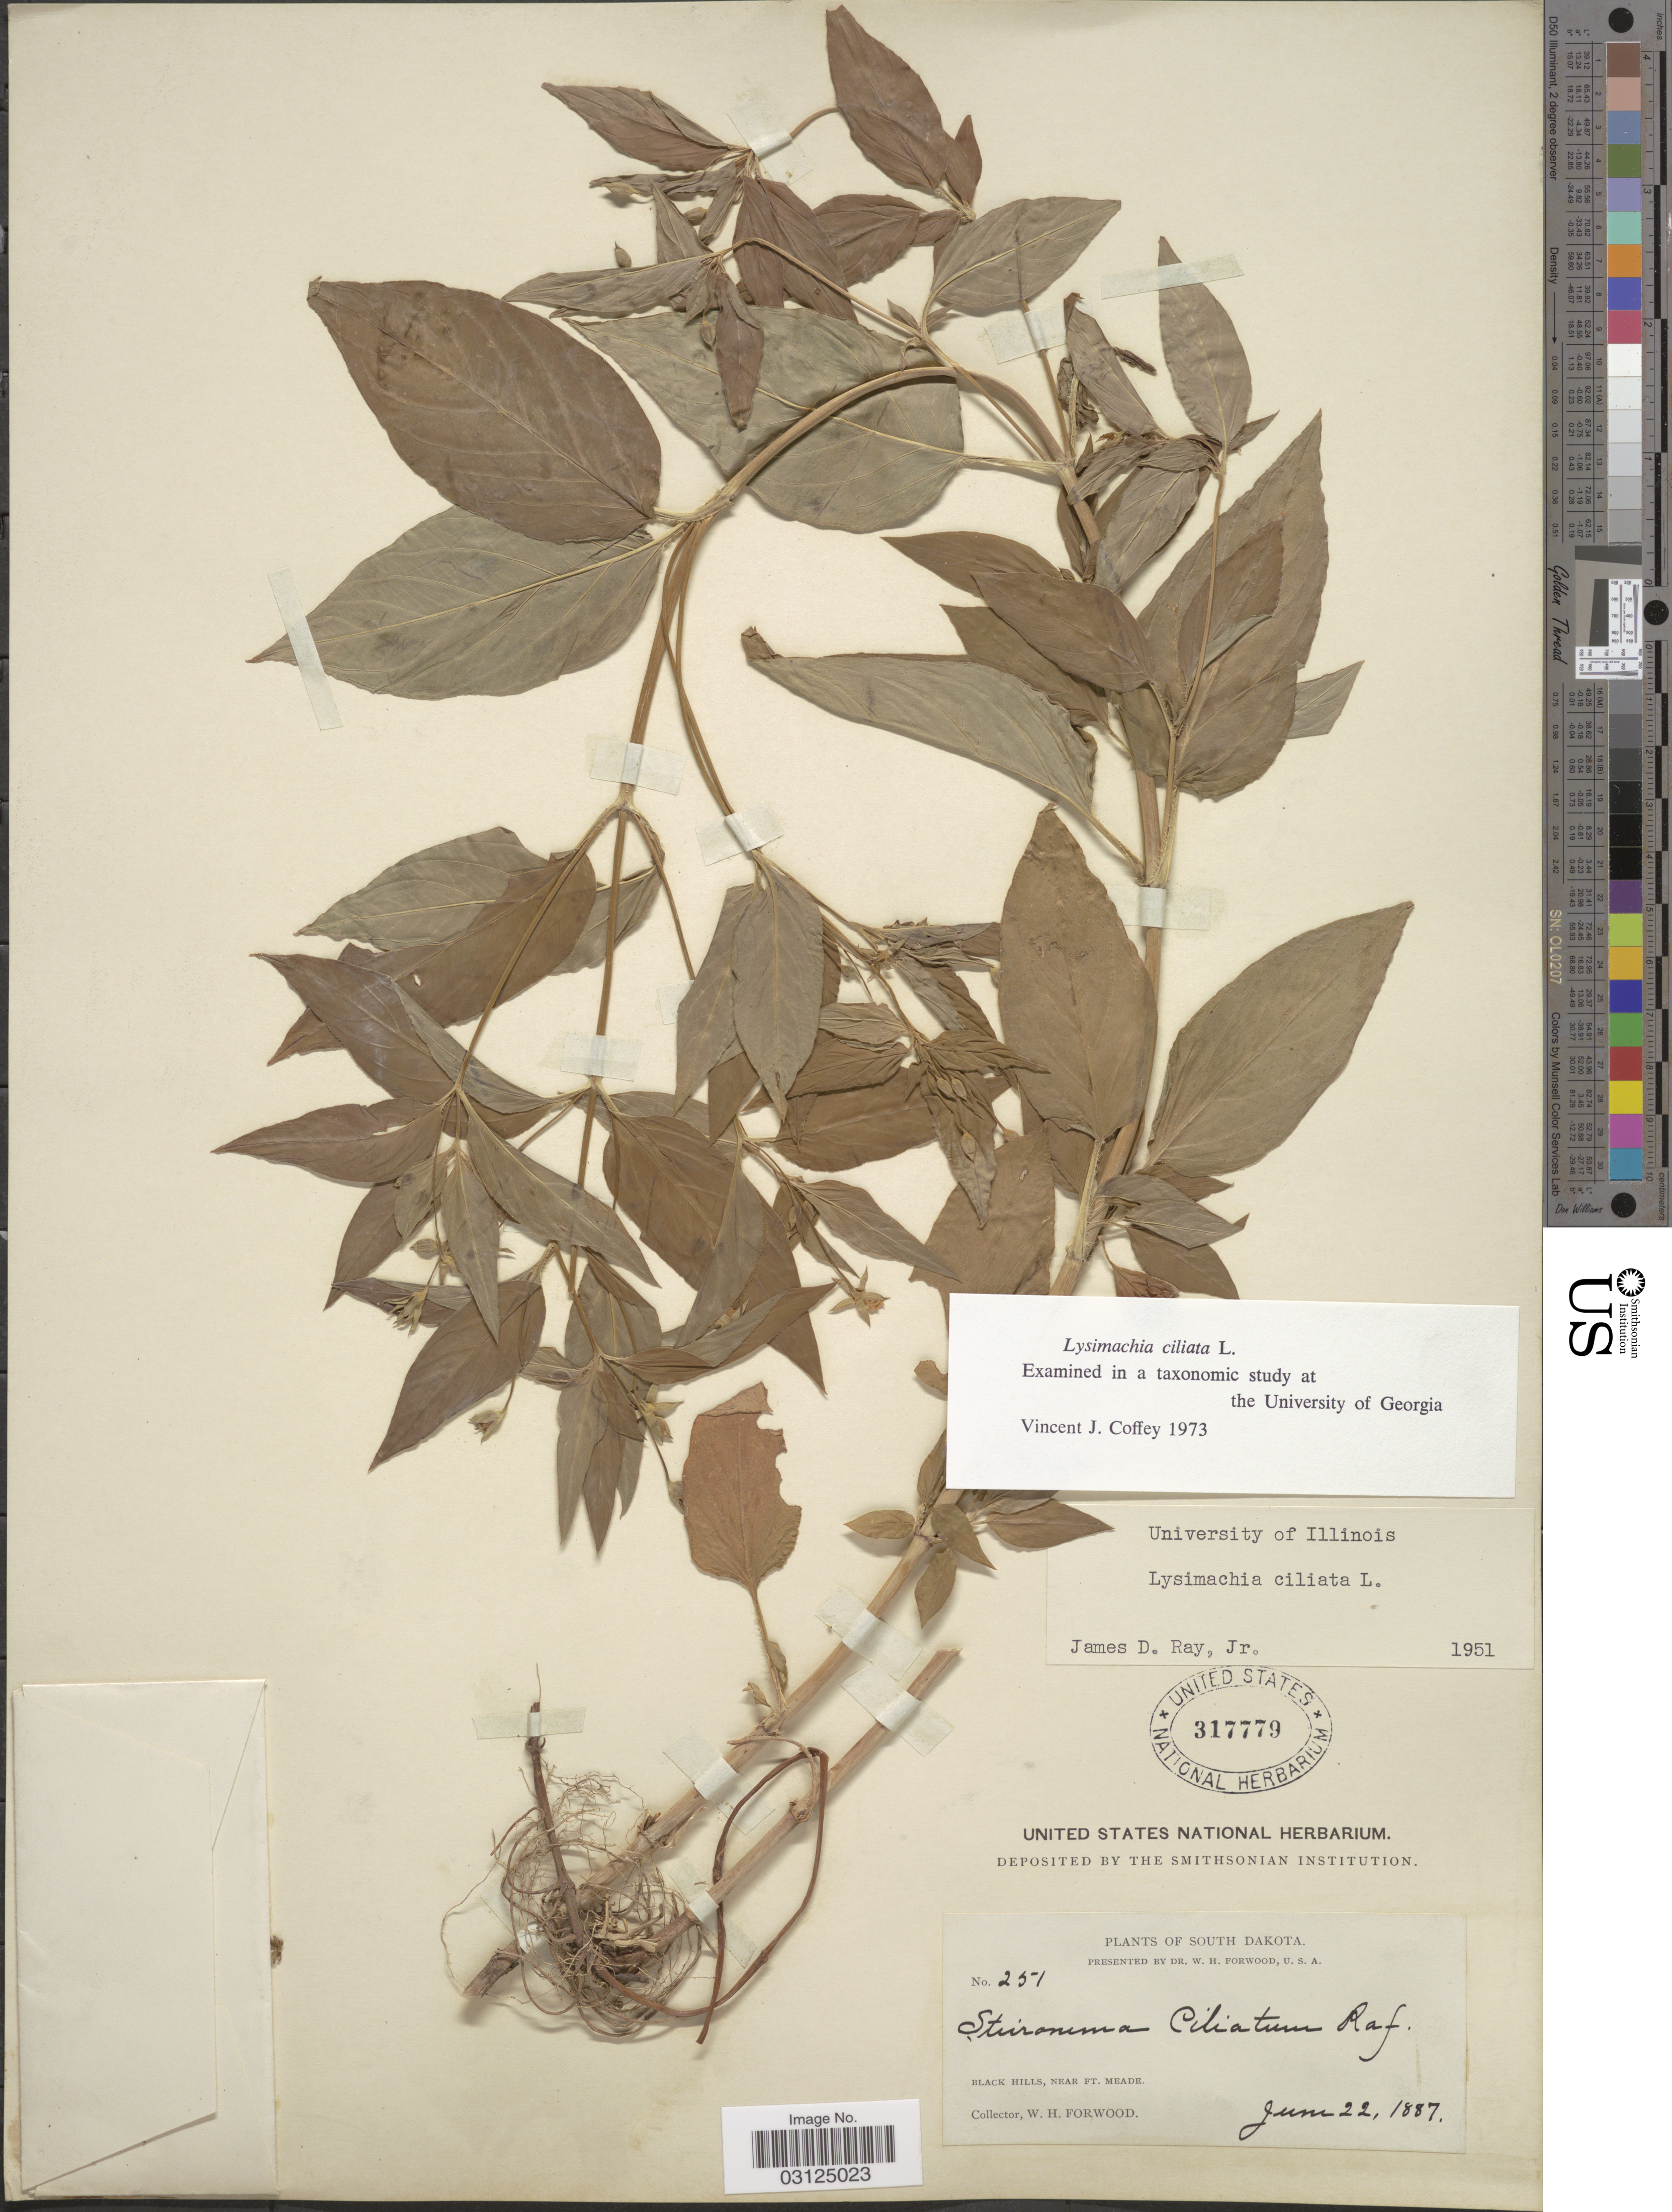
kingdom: Plantae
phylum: Tracheophyta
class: Magnoliopsida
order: Ericales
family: Primulaceae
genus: Lysimachia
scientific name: Lysimachia ciliata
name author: L.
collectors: W. Forwood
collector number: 251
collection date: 1887-06-22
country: United States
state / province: South Dakota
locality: Black Hills, near Ft. Meade.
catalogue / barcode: US 317779